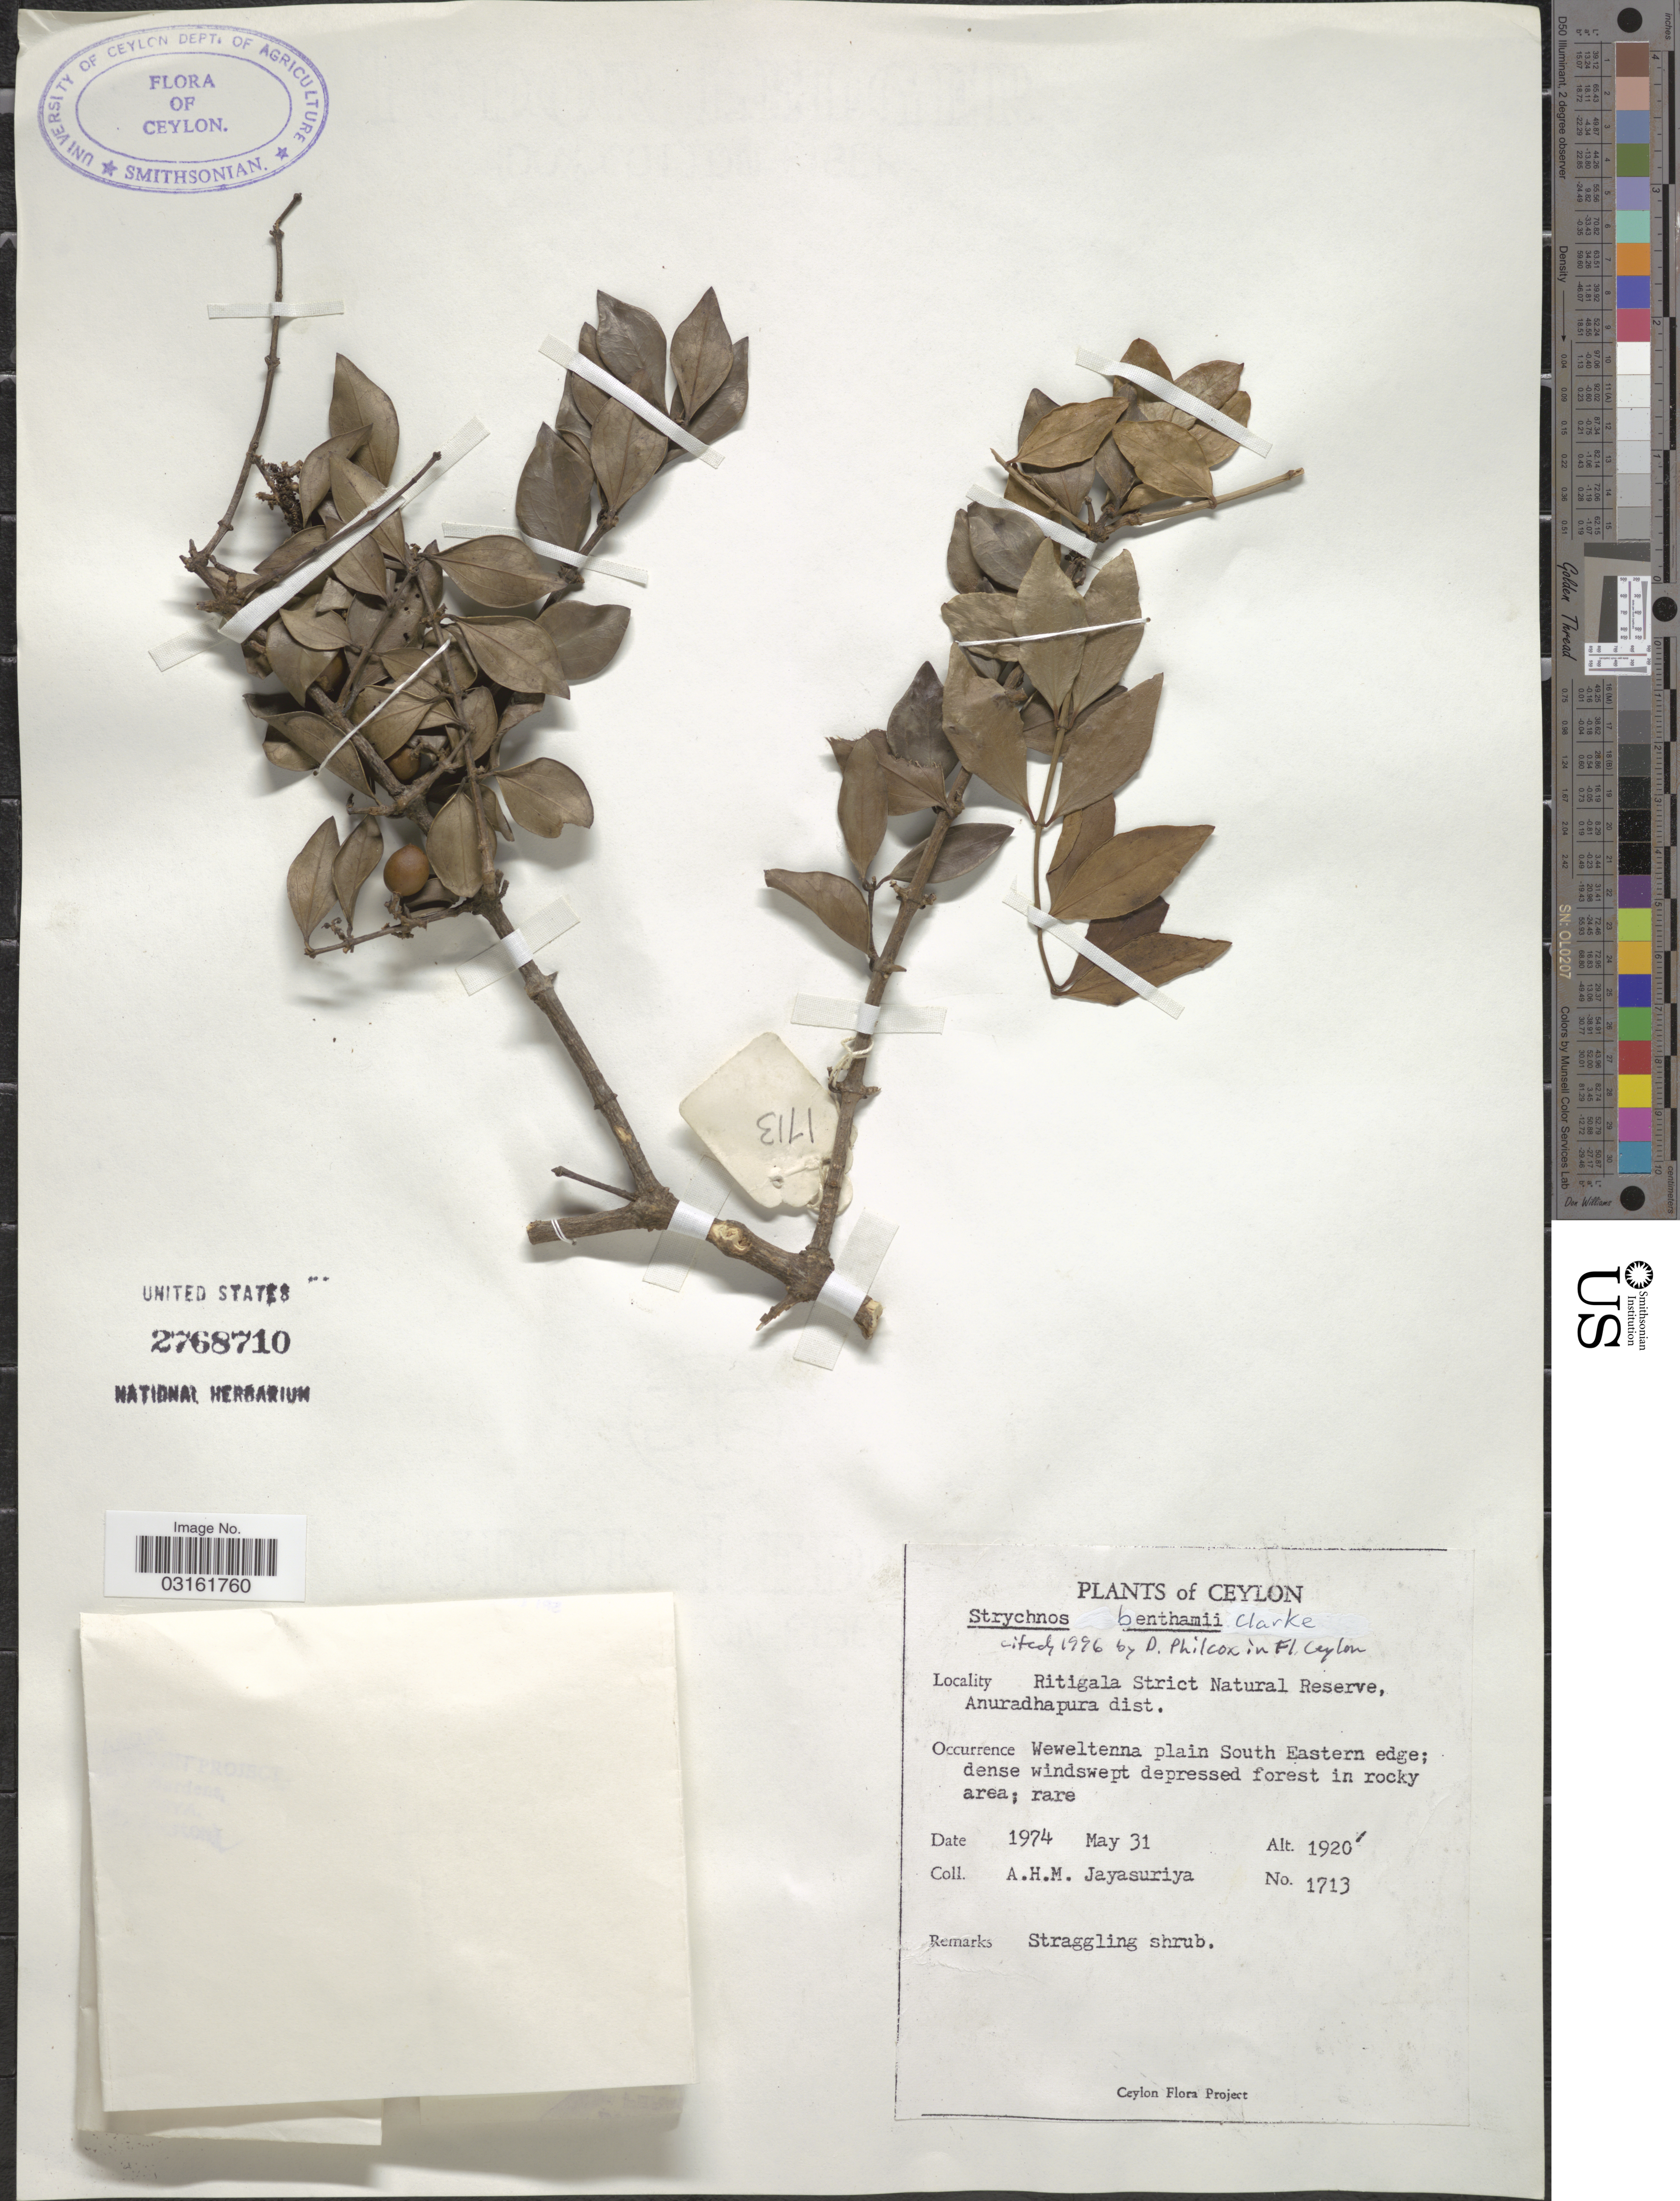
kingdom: Plantae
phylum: Tracheophyta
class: Magnoliopsida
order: Gentianales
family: Loganiaceae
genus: Strychnos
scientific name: Strychnos benthami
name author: C.B. Clarke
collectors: A. H. Jayasuriya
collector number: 1713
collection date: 1974-05-31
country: Sri Lanka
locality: Ceylon. Ritigala Strict Natural Reserve, Anuradhapura dist. Weweltenna plain South Eastern edge.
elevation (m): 1920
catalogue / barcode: US 2768710